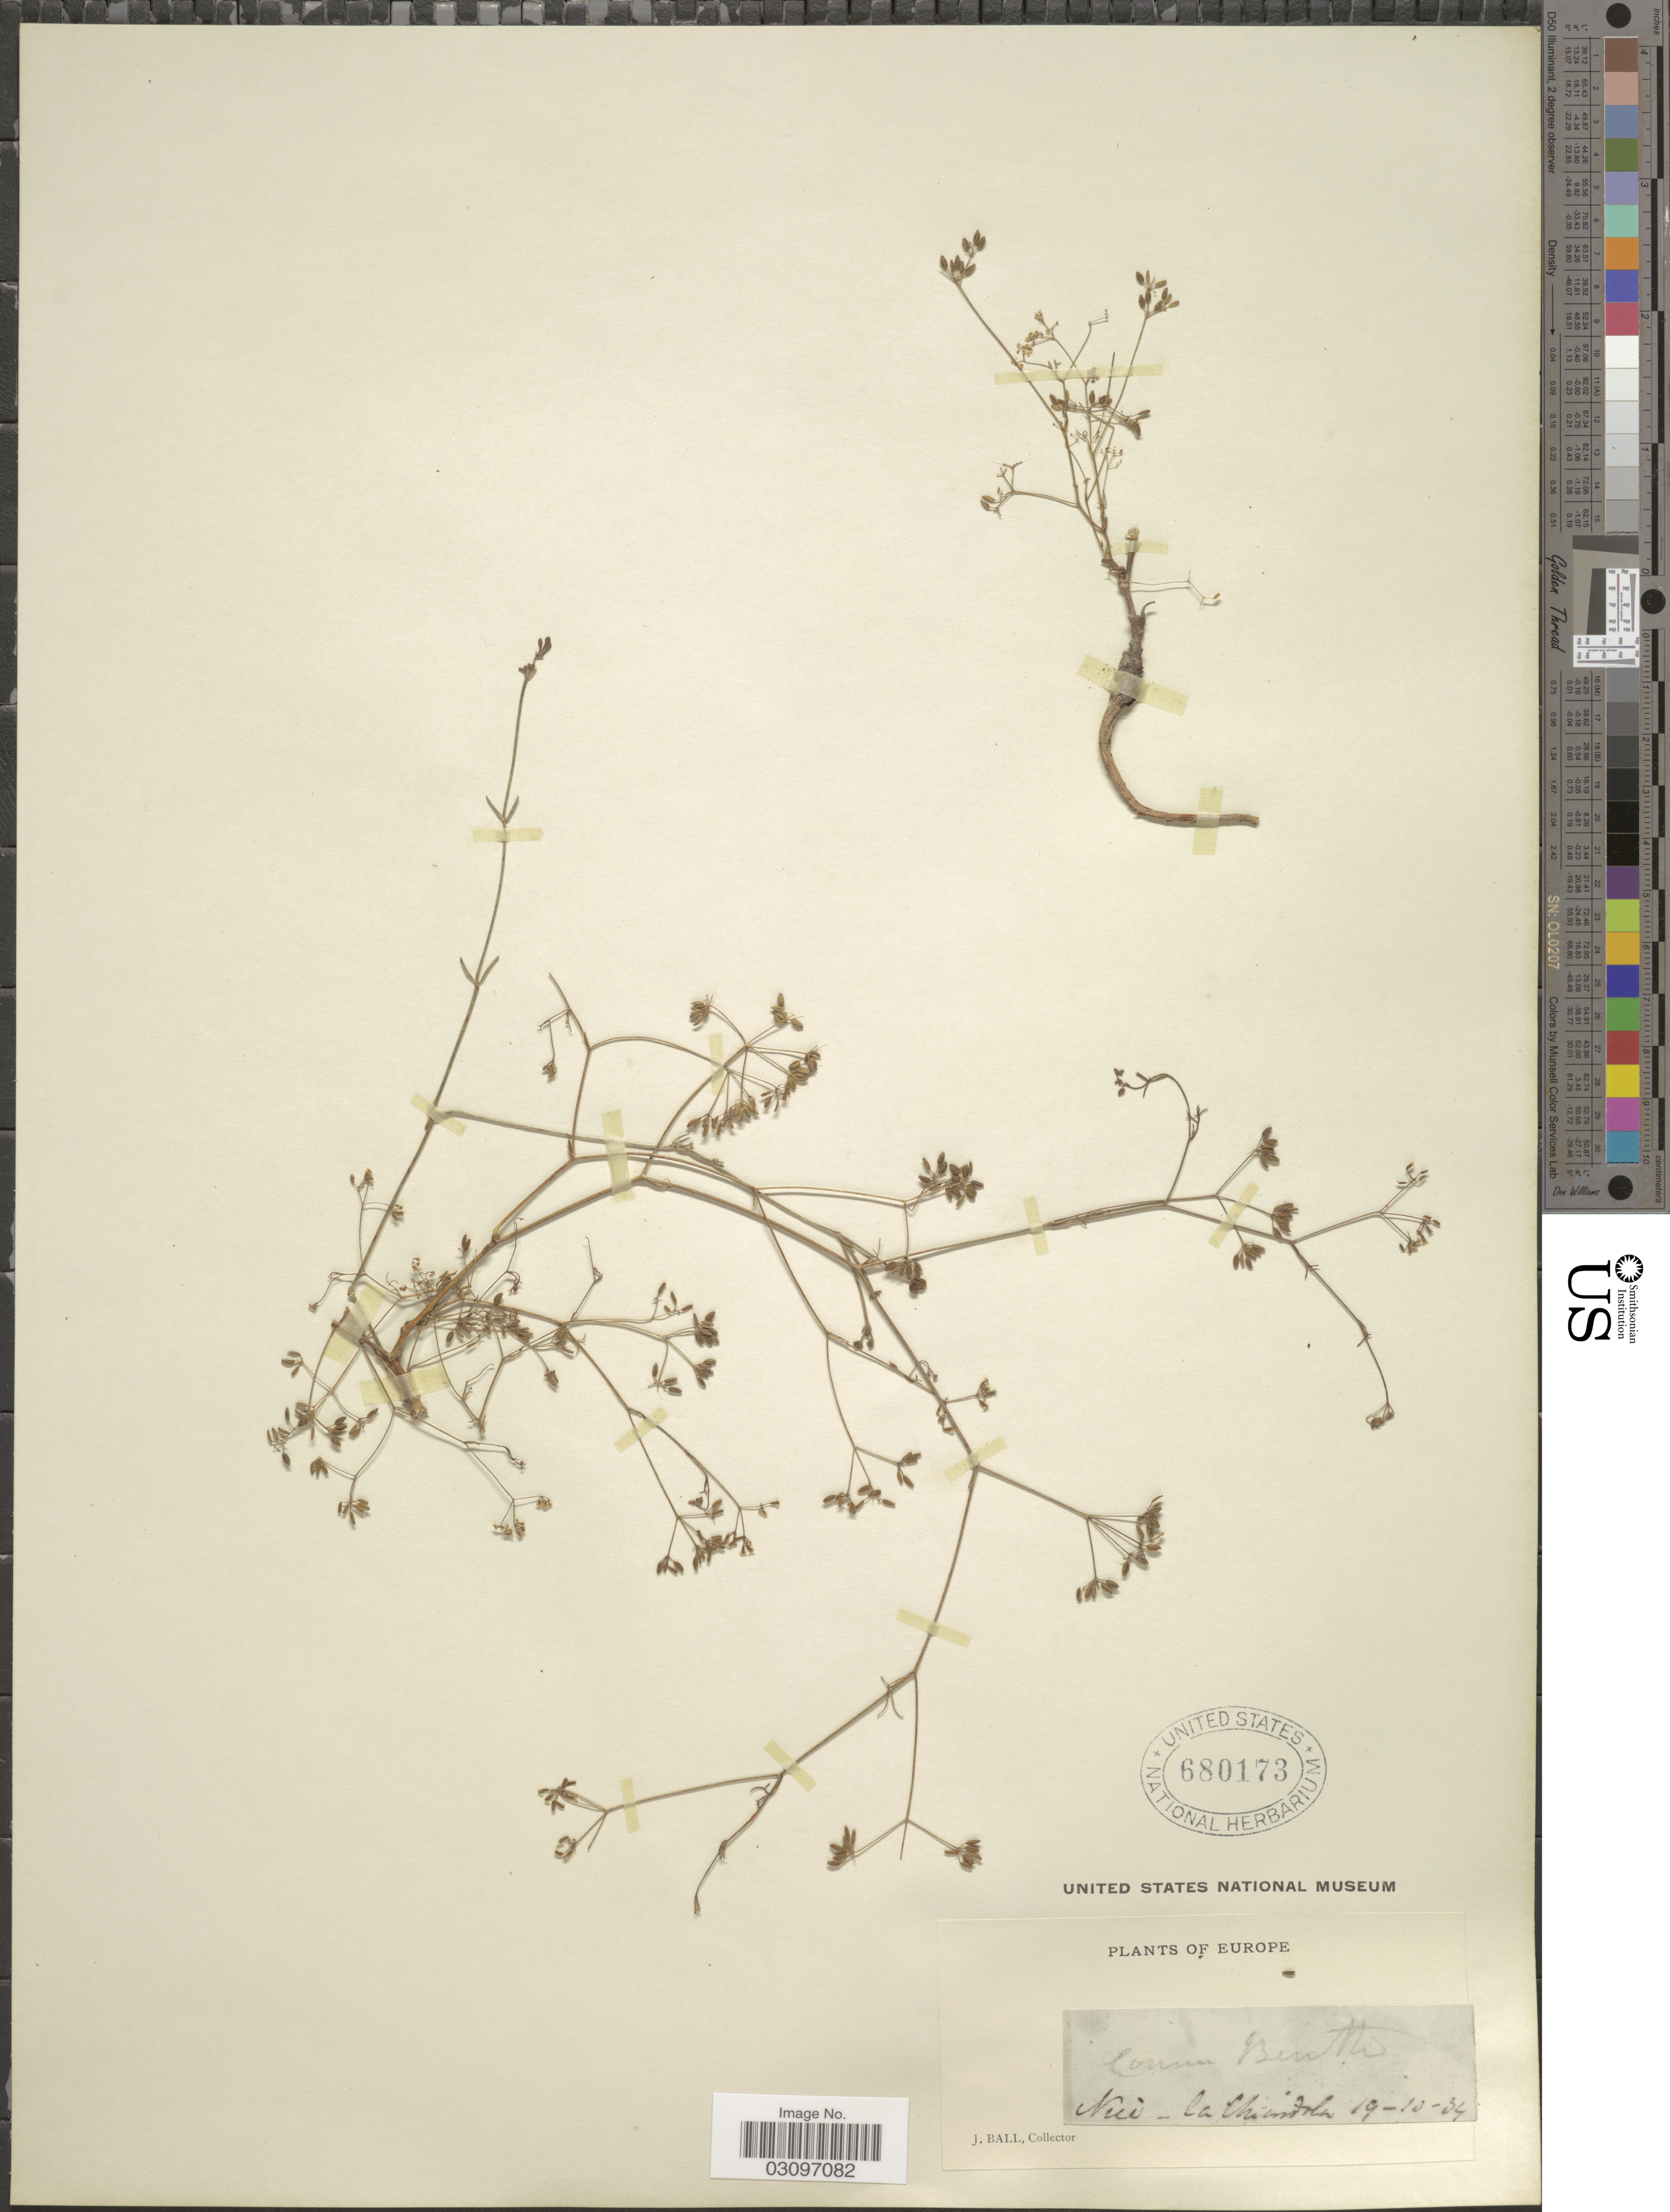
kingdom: Plantae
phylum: Tracheophyta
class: Magnoliopsida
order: Apiales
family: Apiaceae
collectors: J. Ball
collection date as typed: Transcribed d/m/y: 19/10/34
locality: Europe. Nué [interpreted] - la Chindola.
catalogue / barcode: US 680173